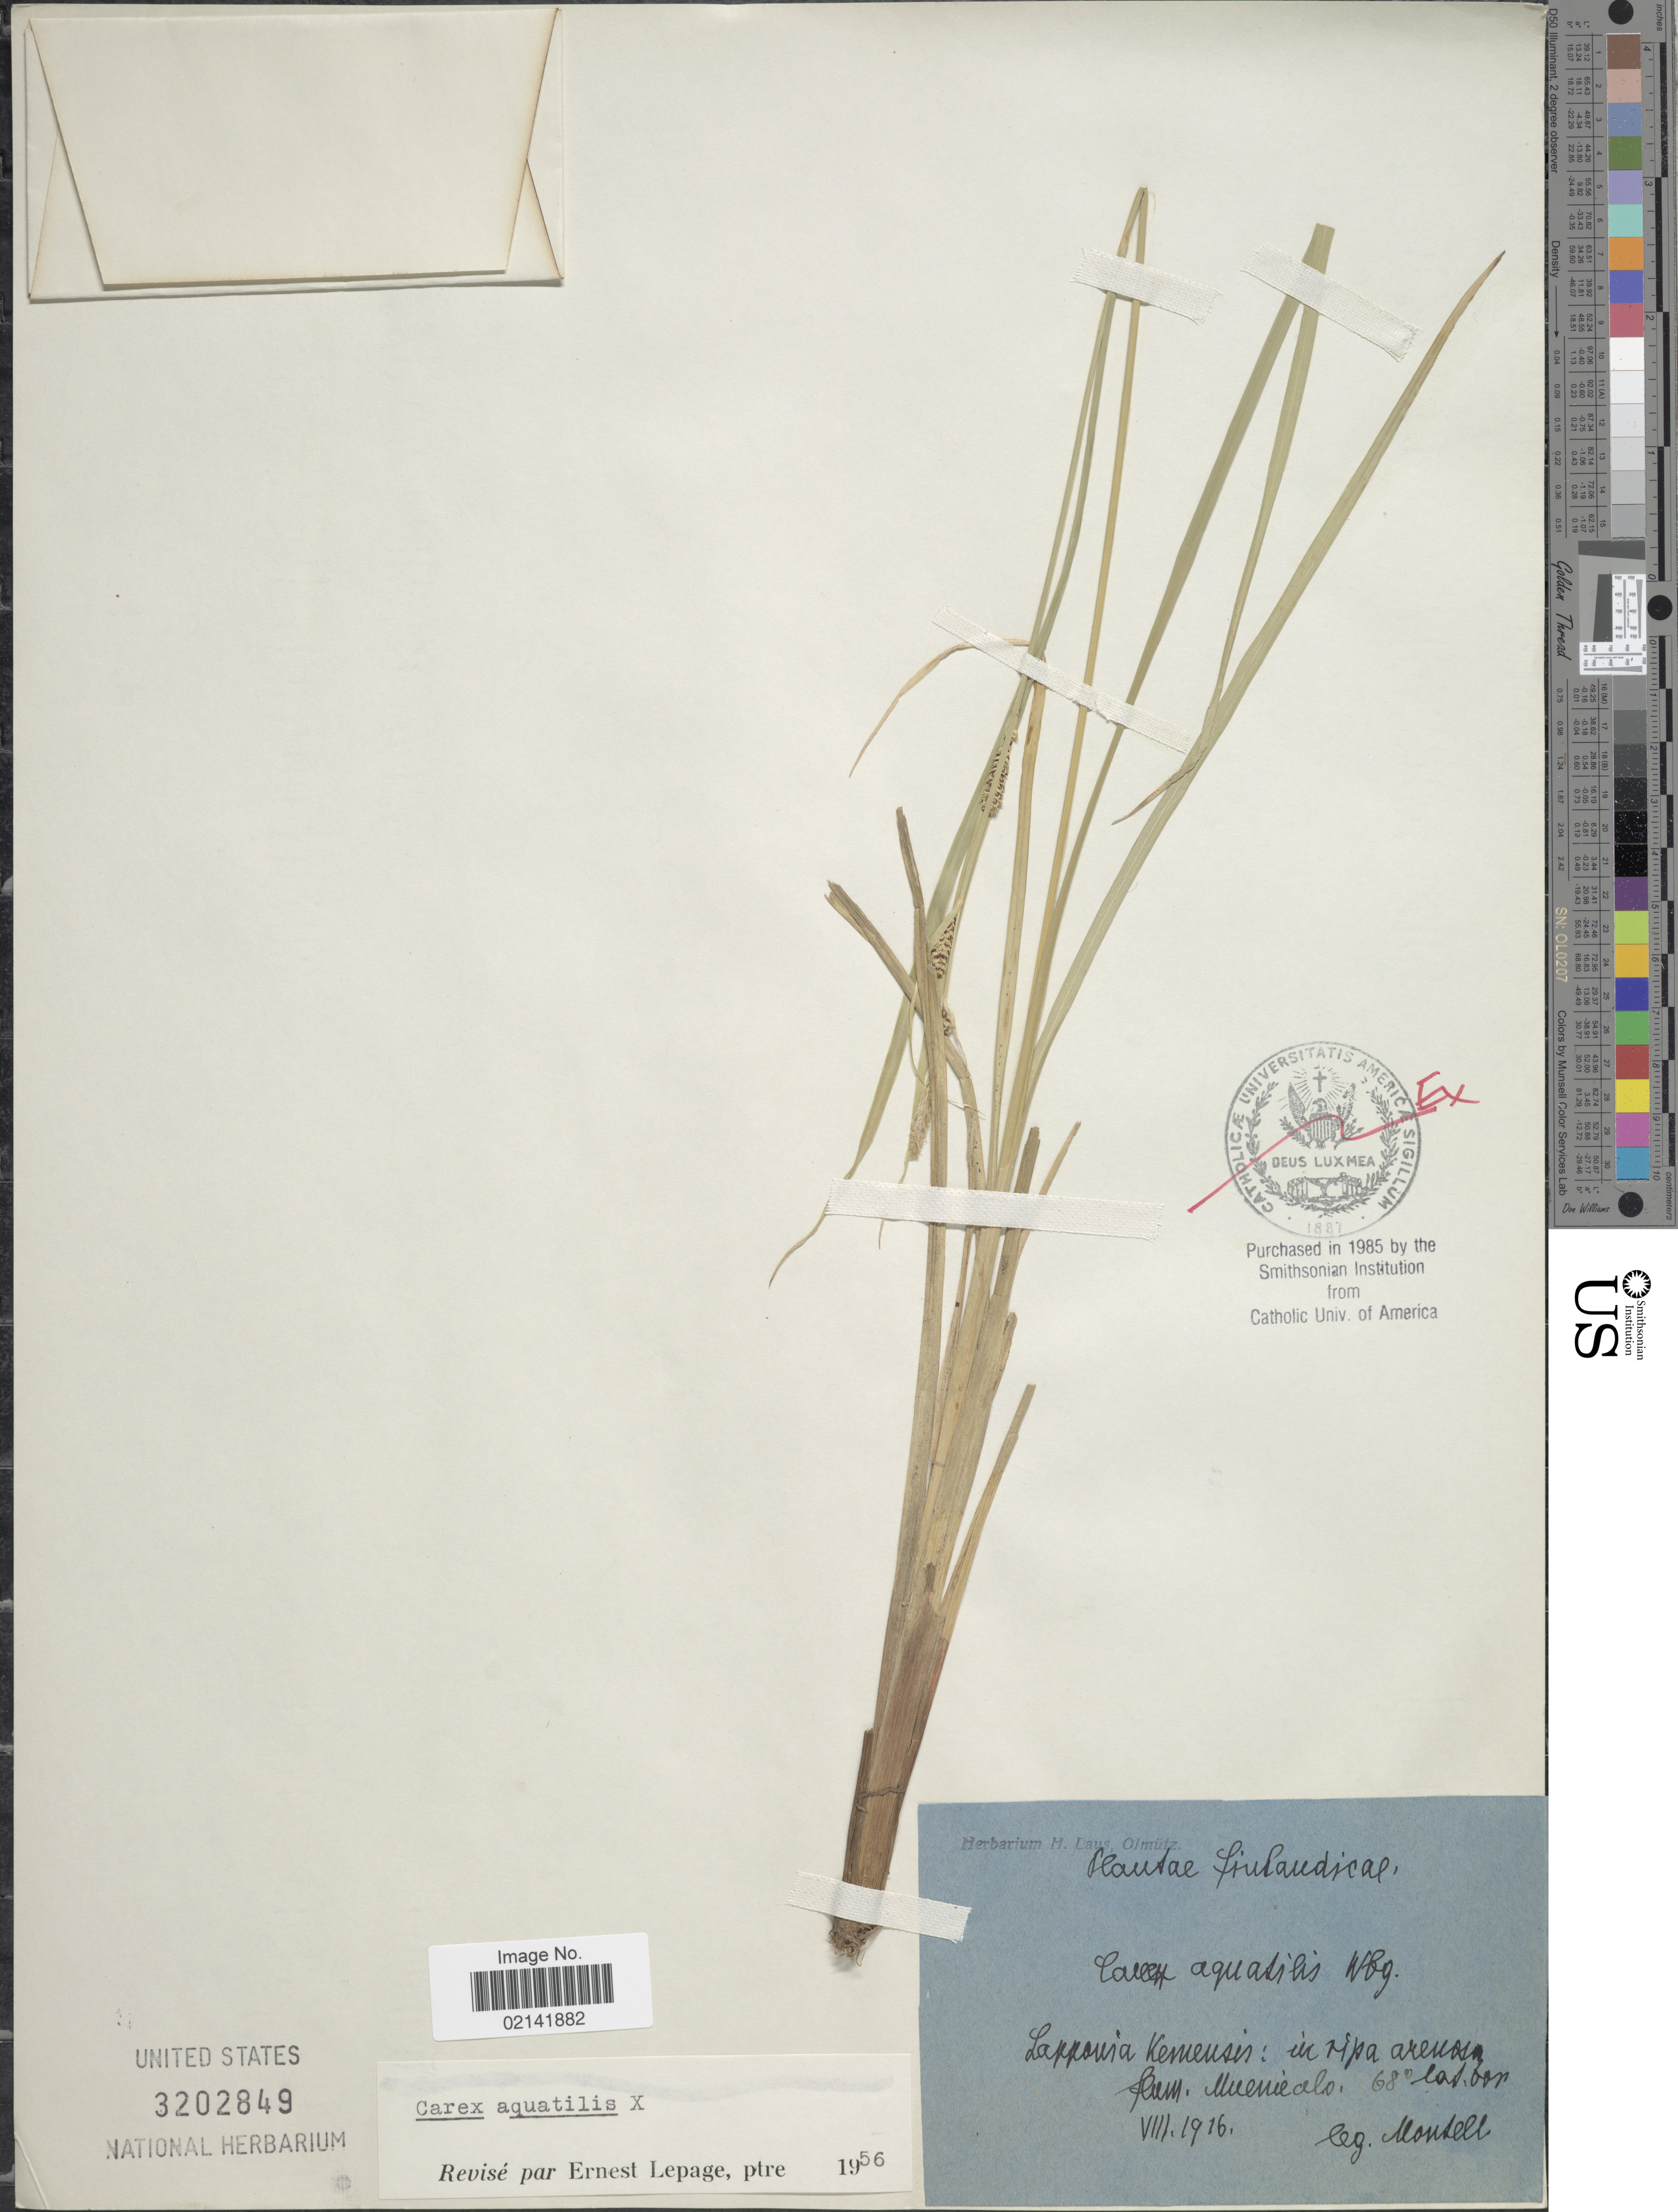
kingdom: Plantae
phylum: Tracheophyta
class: Liliopsida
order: Poales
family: Cyperaceae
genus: Carex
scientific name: Carex aquatilis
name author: Wahlenb.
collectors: I. Montell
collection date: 1916-08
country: Finland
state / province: Lappi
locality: Tunturi-Lappi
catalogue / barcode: US 3202849